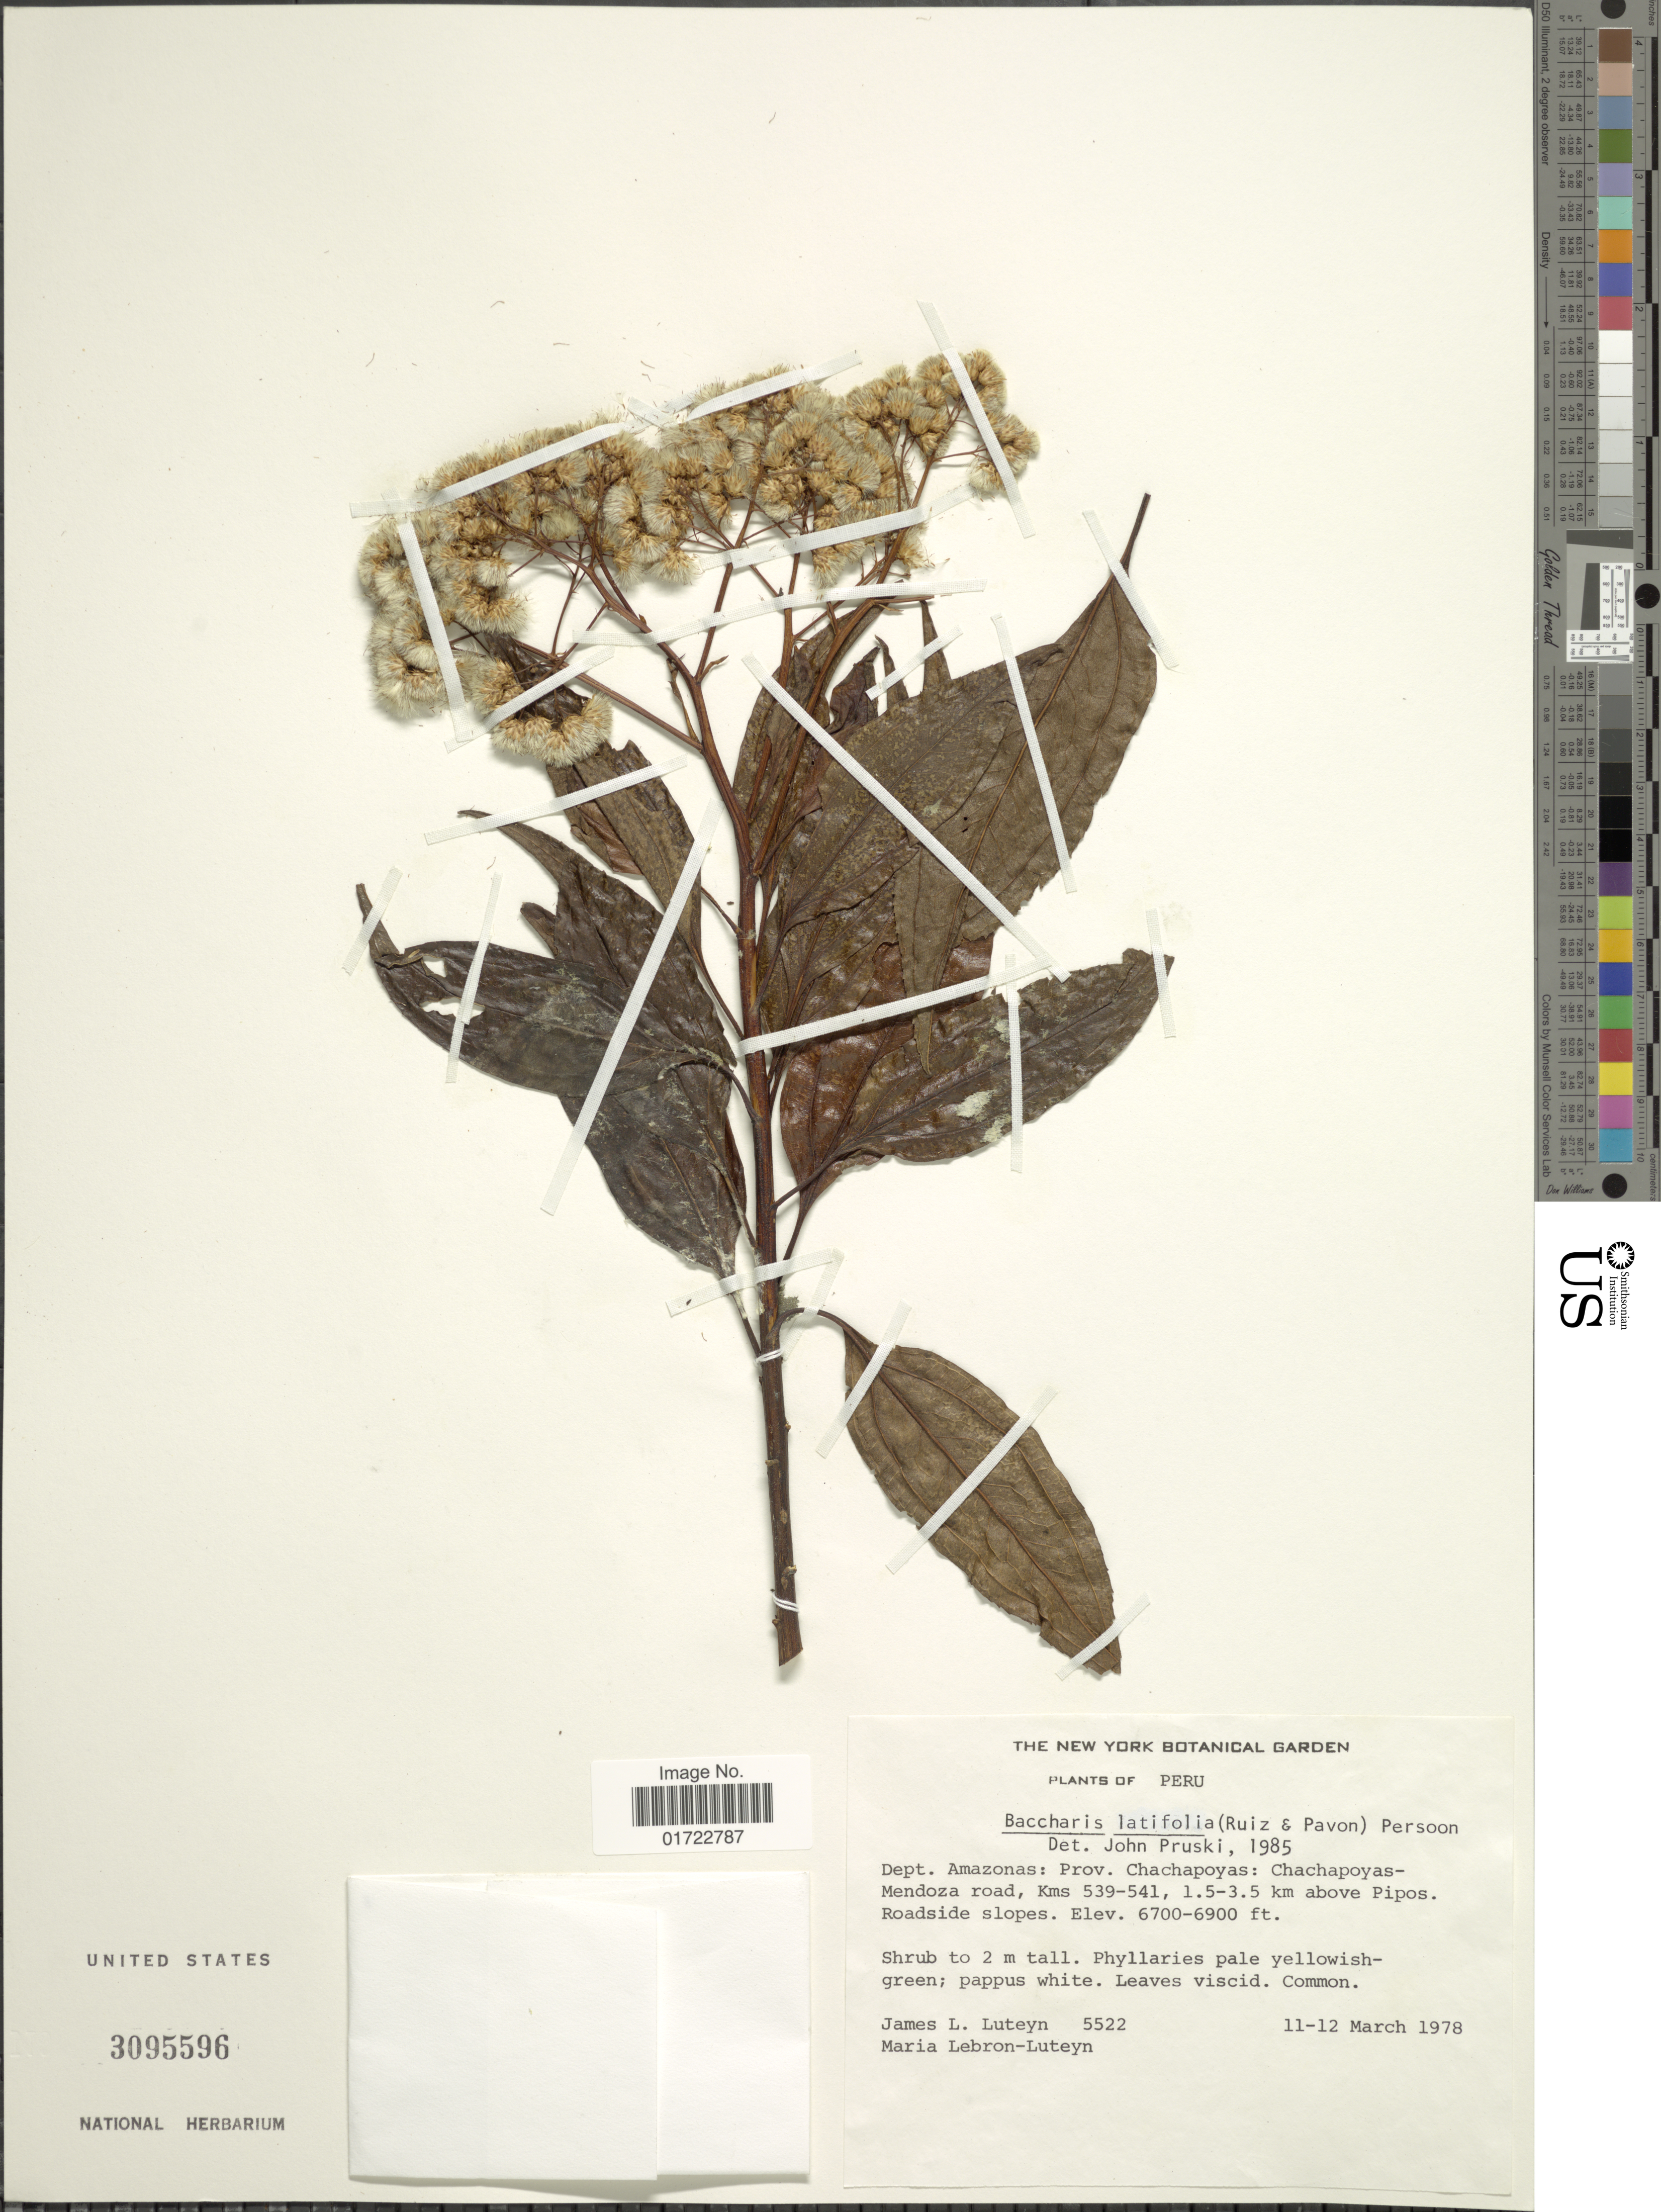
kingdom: Plantae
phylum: Tracheophyta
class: Magnoliopsida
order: Asterales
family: Asteraceae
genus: Baccharis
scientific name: Baccharis latifolia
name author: (Ruiz & Pav.) Pers.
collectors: J. L. Luteyn & M. L. Lebrón-Luteyn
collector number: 5522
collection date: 1978-03-11/1978-03-12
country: Peru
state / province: Amazonas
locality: Dept. Amazonas: Prov. Chachapoyas: Chachapoyas-Mendoza road, Kms 539-514, 1.5-3.5 km above Pipos.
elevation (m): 2042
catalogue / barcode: US 3095596